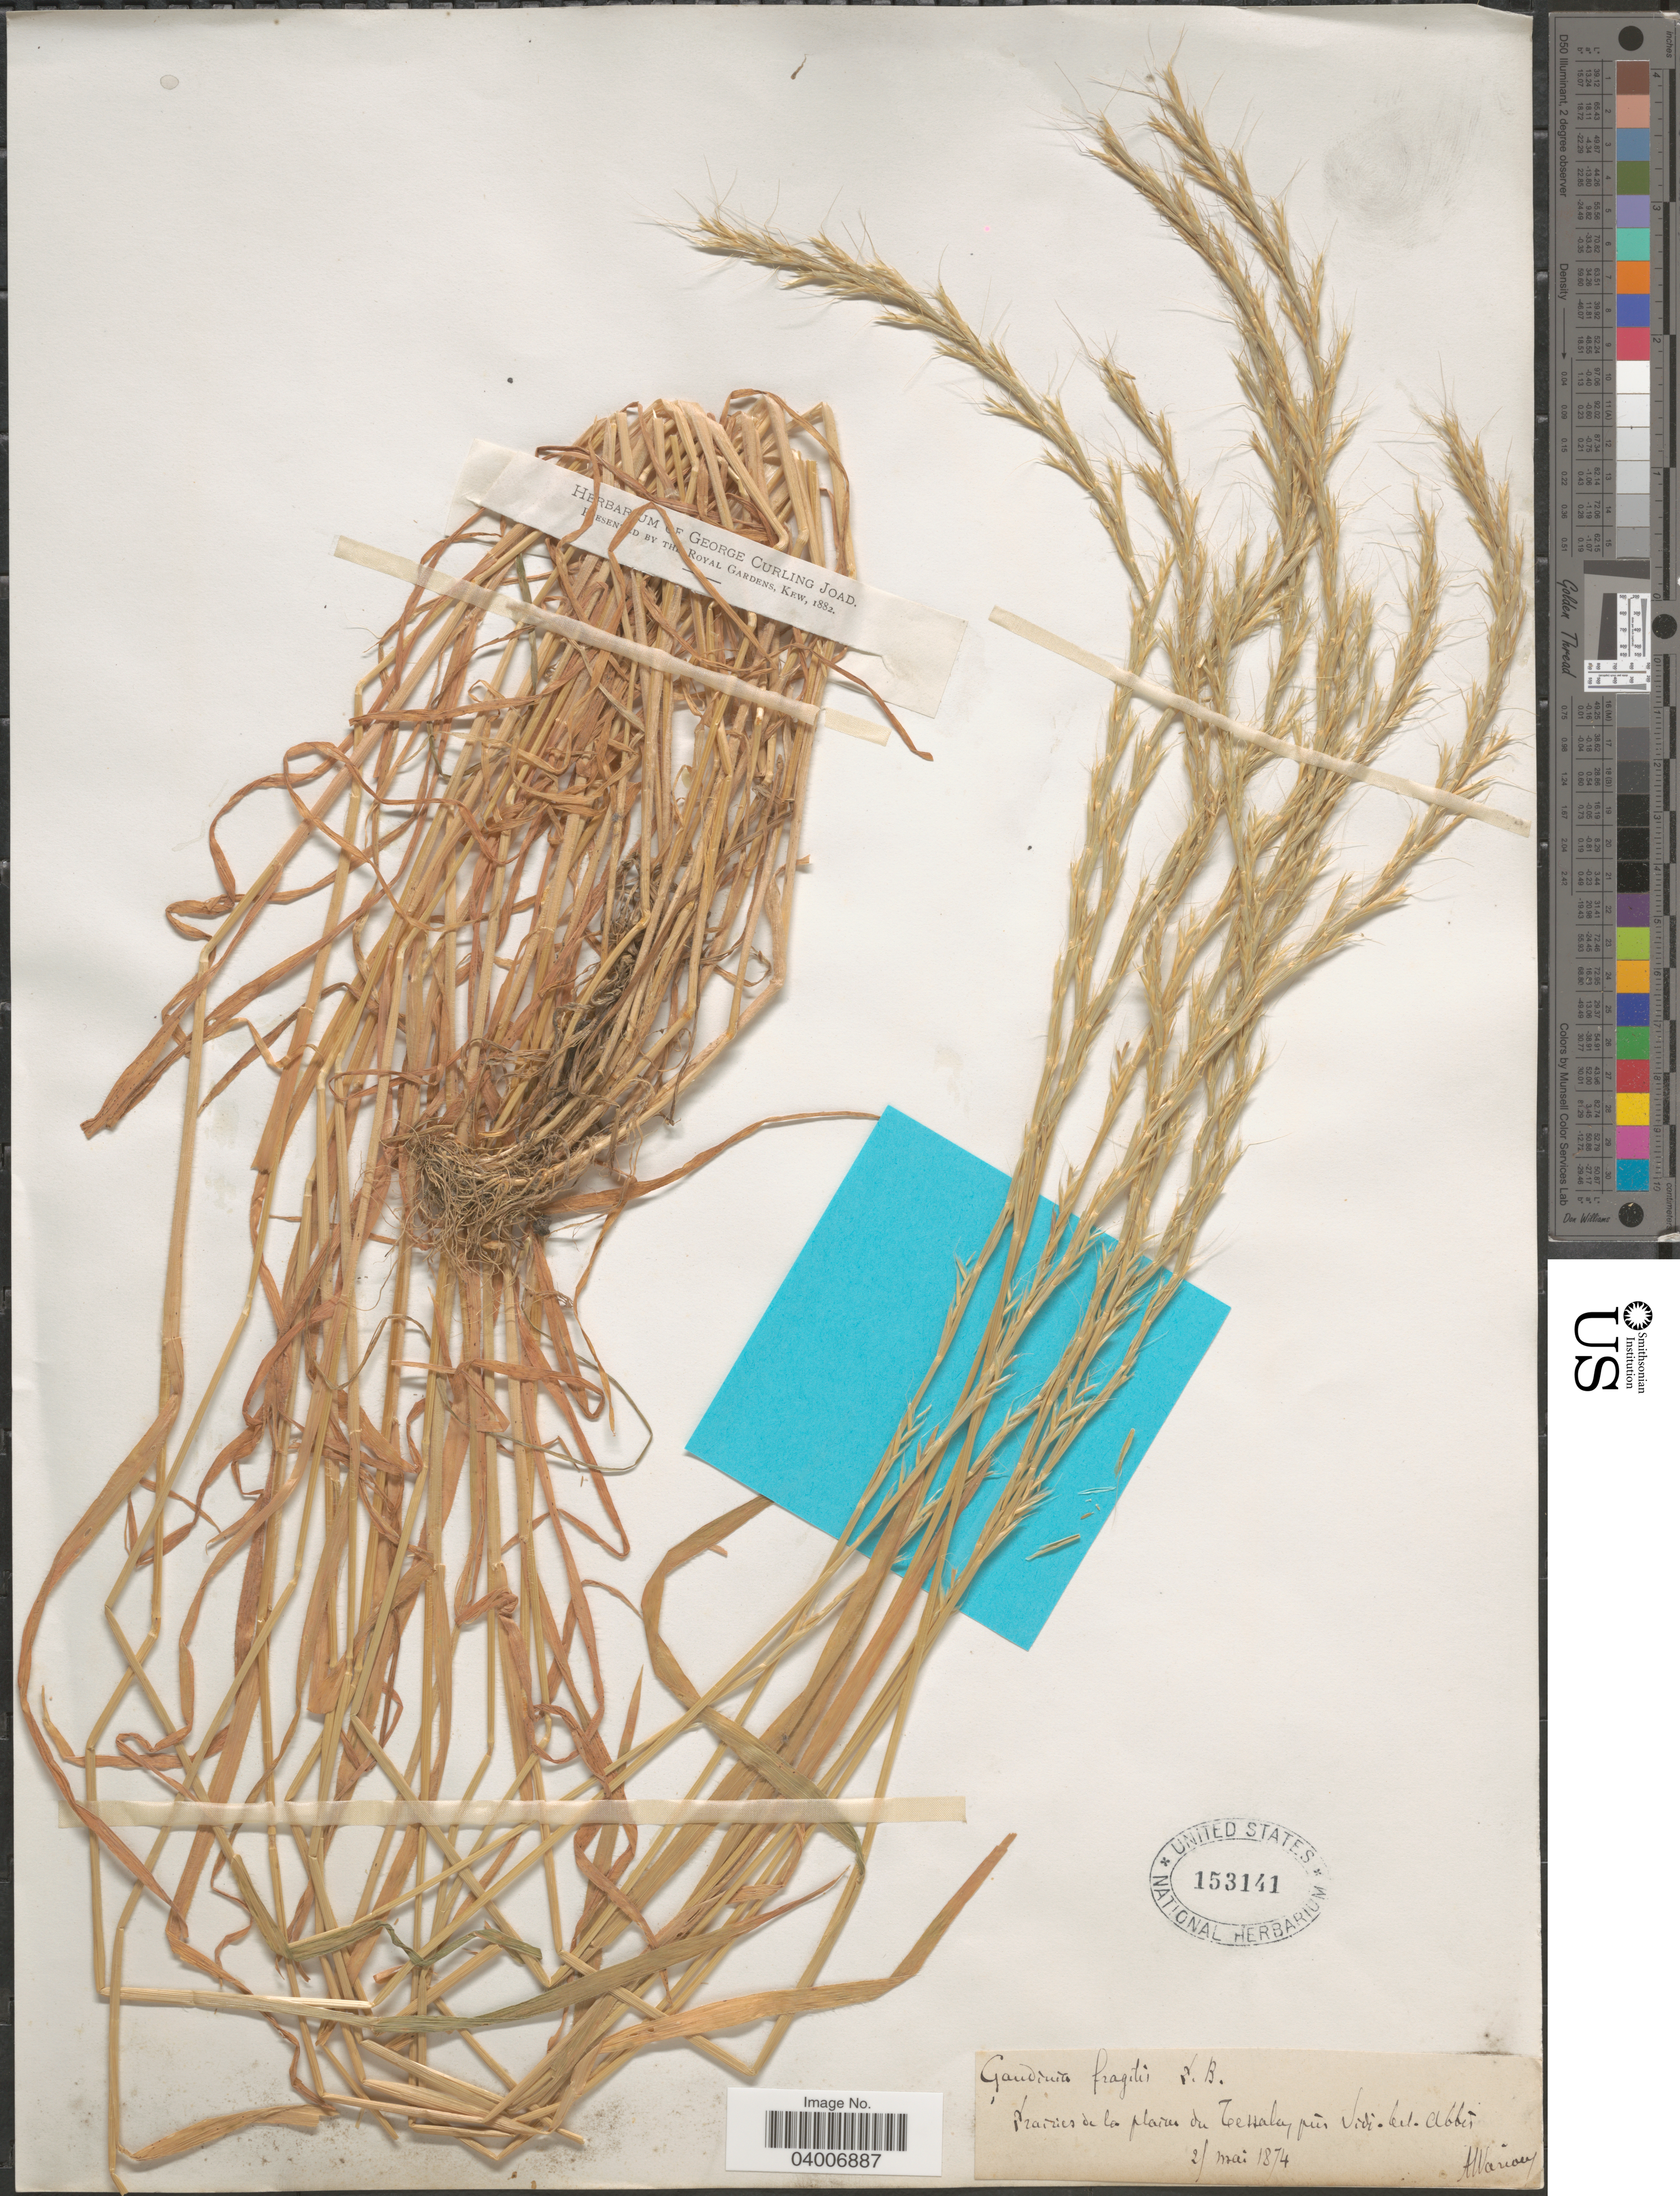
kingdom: Plantae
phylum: Tracheophyta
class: Liliopsida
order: Poales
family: Poaceae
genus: Gaudinia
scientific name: Gaudinia fragilis var. fragilis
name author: (L.) P. Beauv.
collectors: A. Warion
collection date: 1874-05-25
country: Algeria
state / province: Sidi Bel Abbes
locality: Prairies de la plaine du Tessala prés Sidi bel Abbes.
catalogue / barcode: US 153141